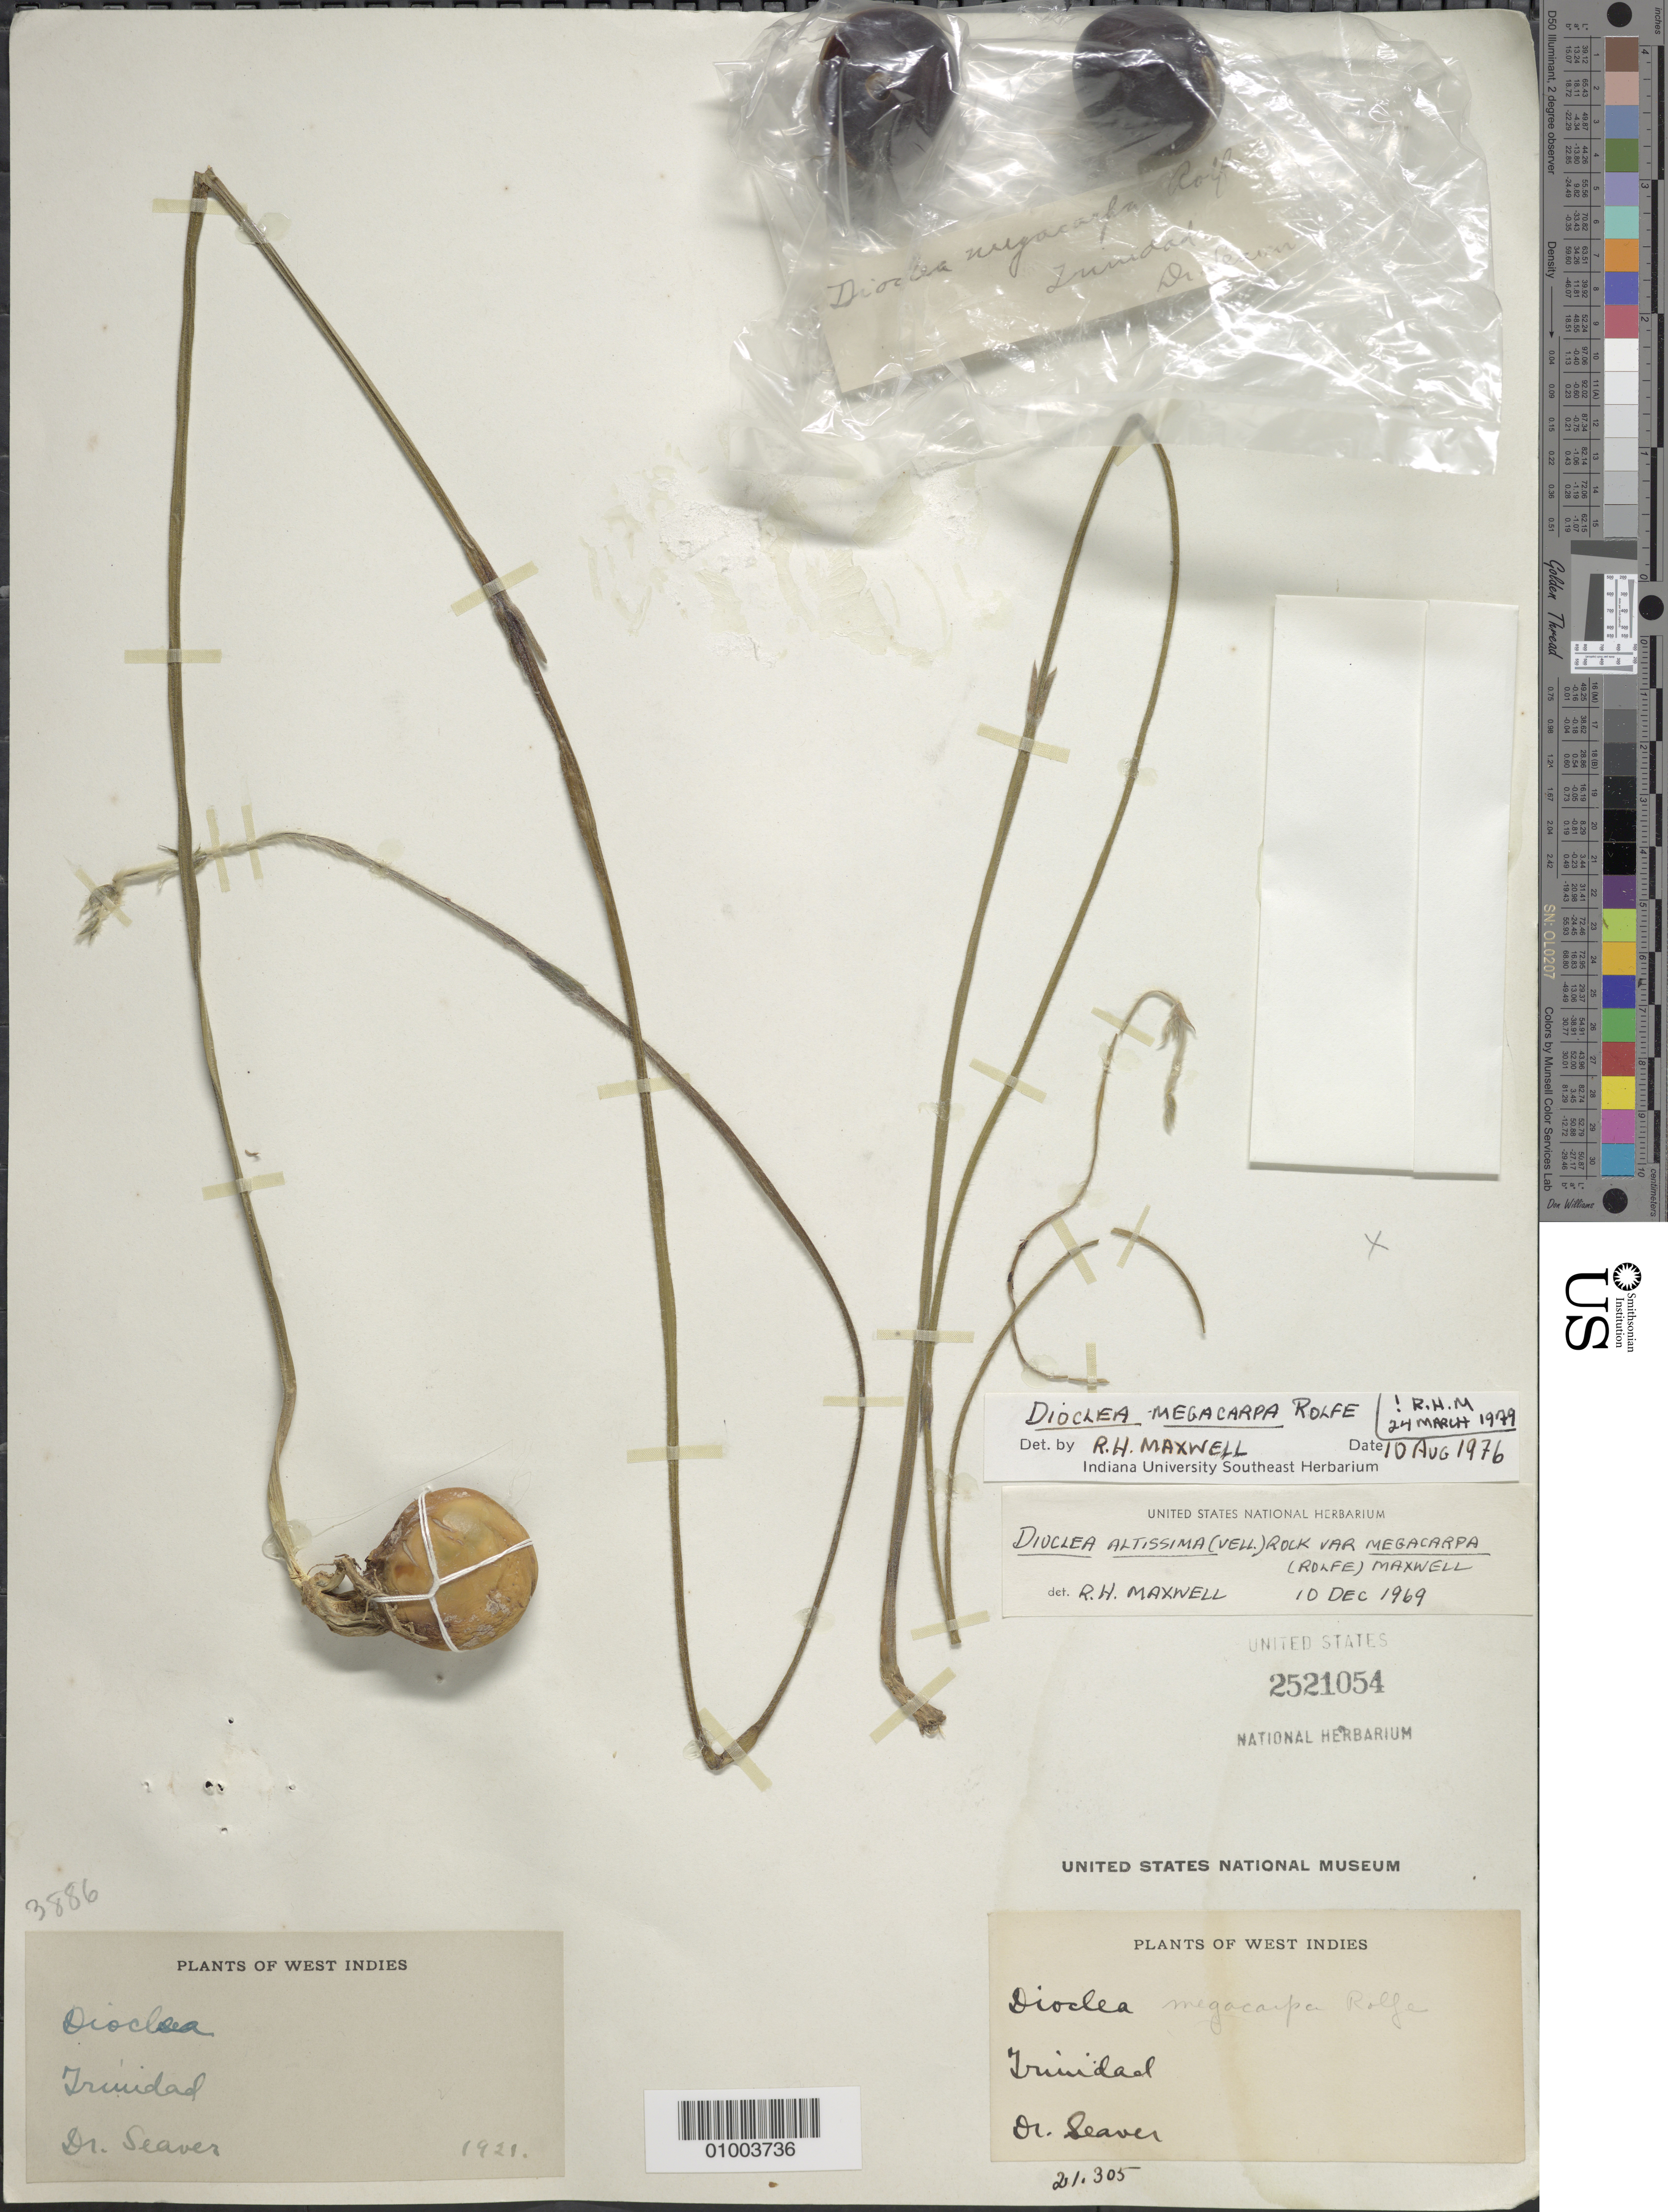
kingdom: Plantae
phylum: Tracheophyta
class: Magnoliopsida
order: Fabales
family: Fabaceae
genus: Macropsychanthus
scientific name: Macropsychanthus megacarpus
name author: (Rolfe) L.P. Queiroz & Snak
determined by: Strong, Mark T., (BOT), Smithsonian Institution - National Museum of Natural History (UNITED STATES)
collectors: -. Seaver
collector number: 3856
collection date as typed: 1921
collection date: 1921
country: Trinidad and Tobago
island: Trinidad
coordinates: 0 N, 0 E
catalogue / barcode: US 2521054